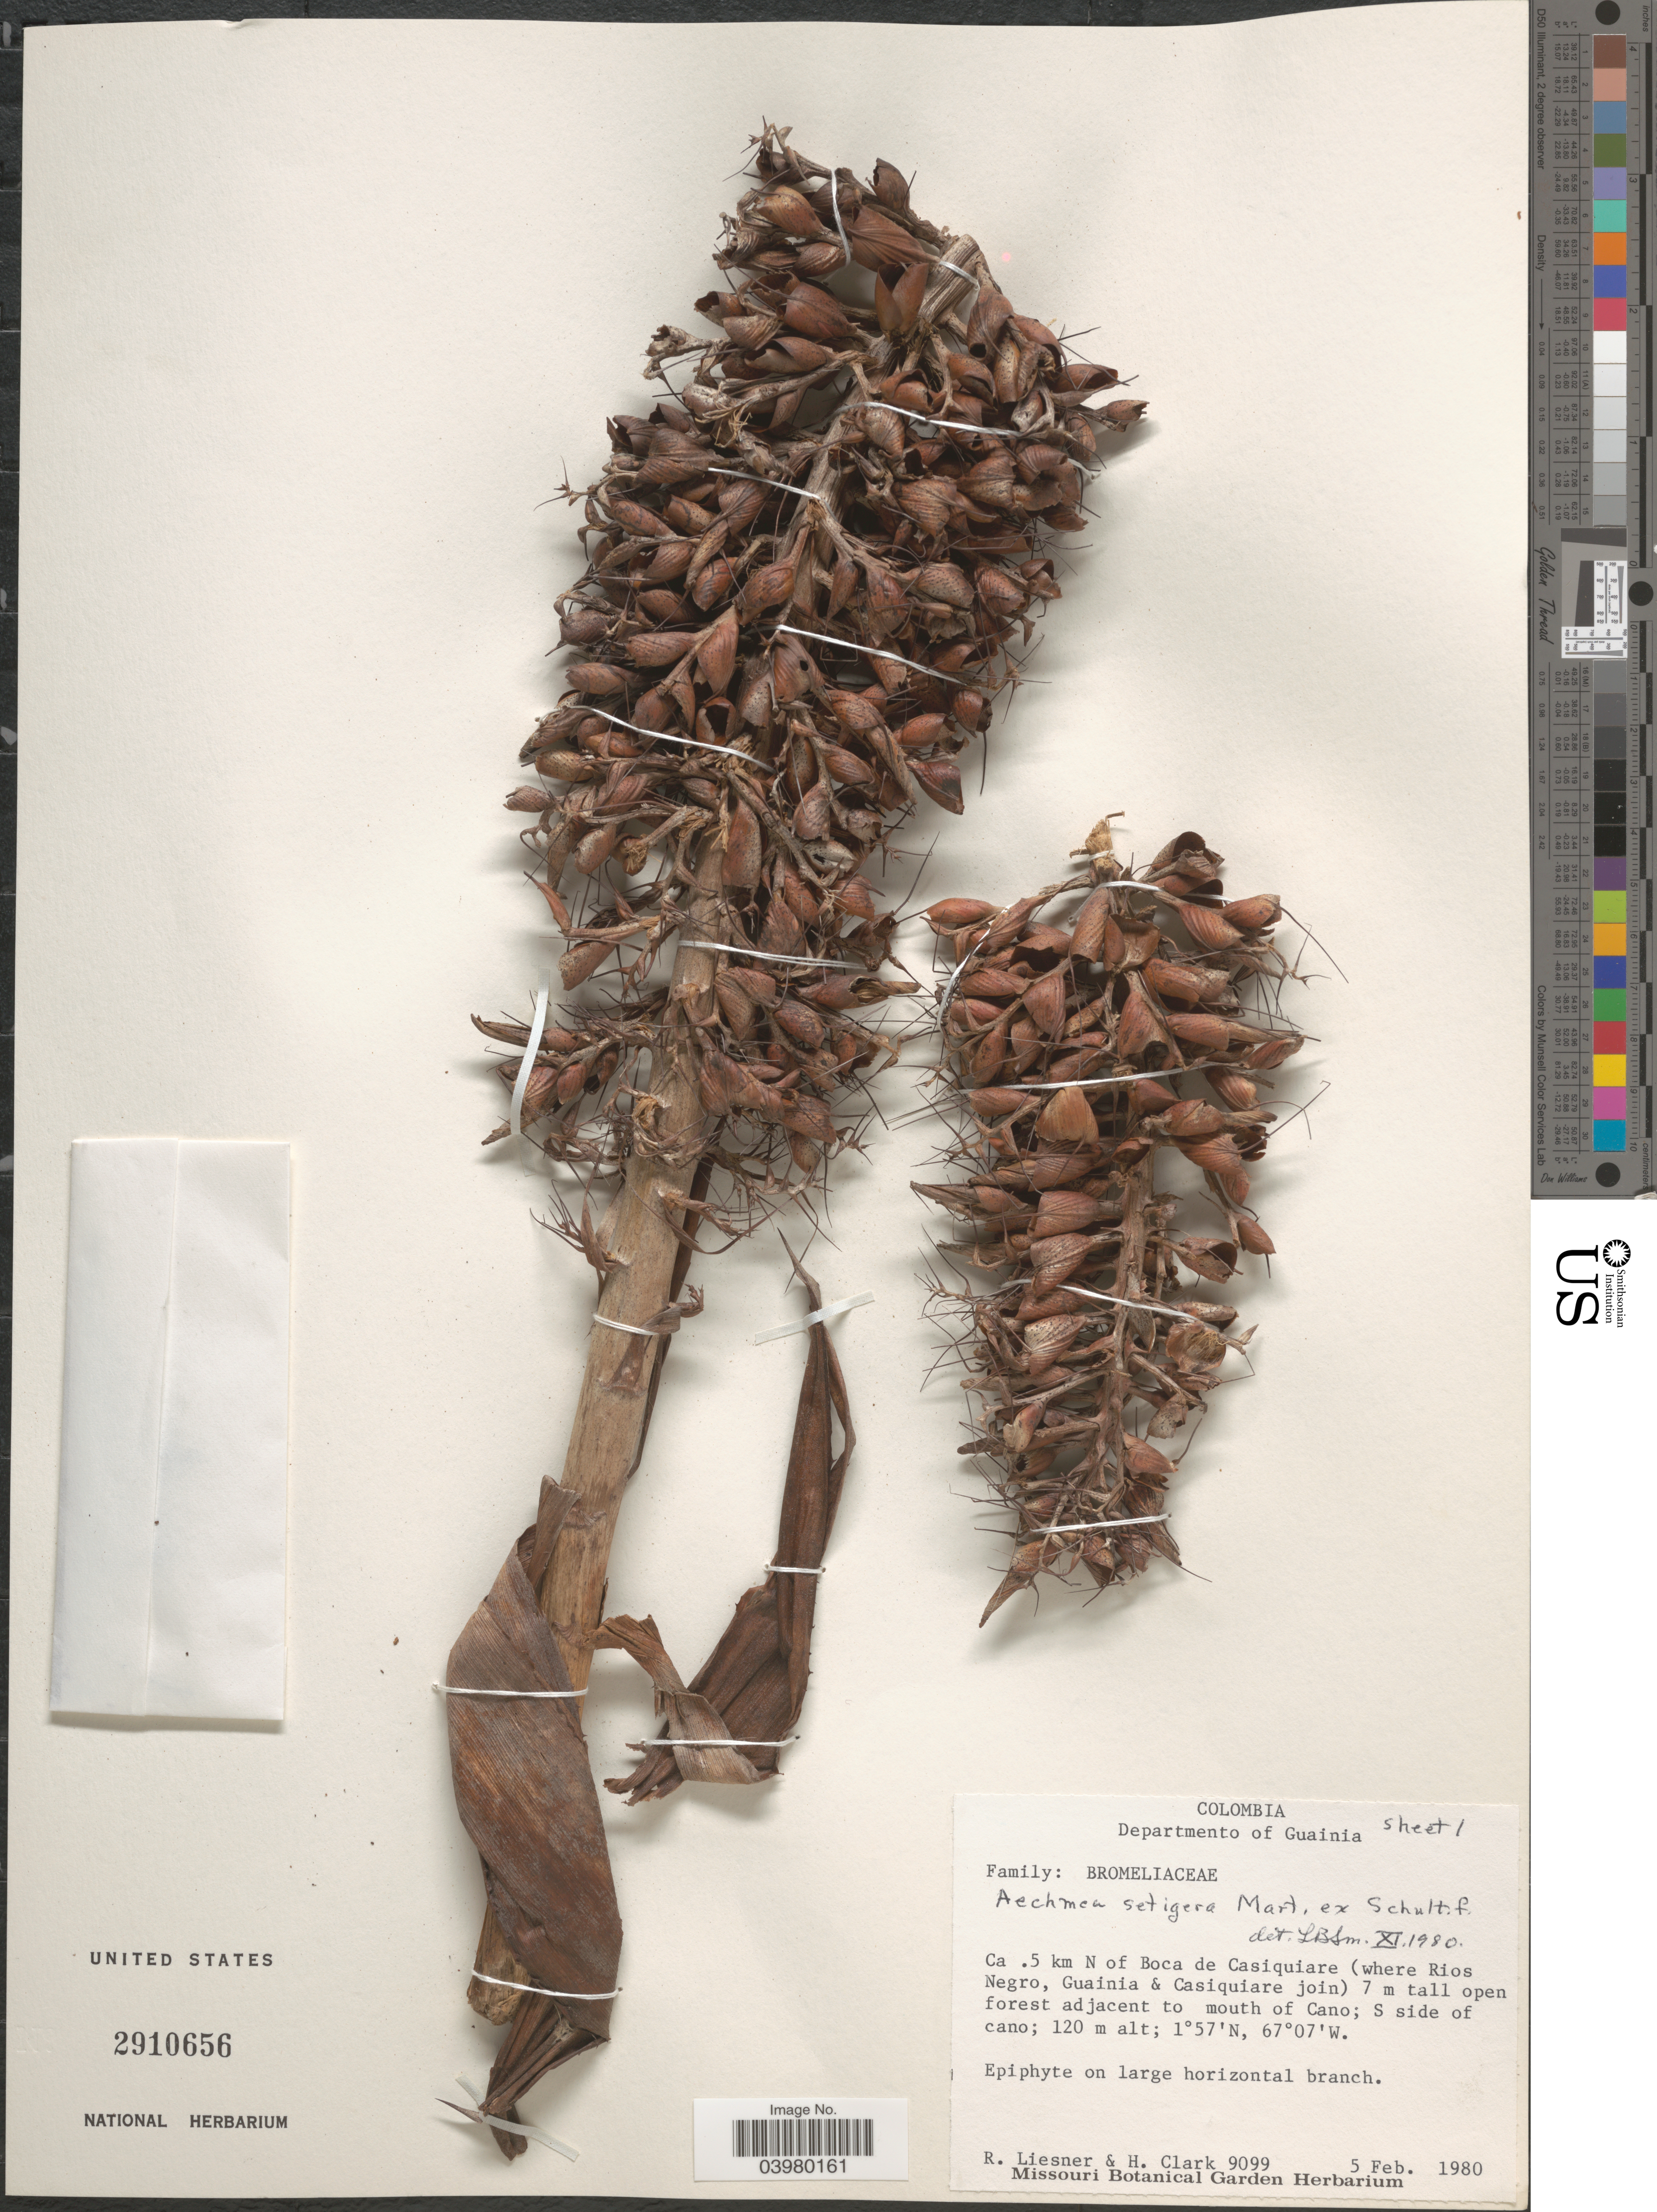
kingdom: Plantae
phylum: Tracheophyta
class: Liliopsida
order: Poales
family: Bromeliaceae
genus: Aechmea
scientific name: Aechmea setigera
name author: Mart. ex Schult. & Schult. f.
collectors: R. L. Liesner & H. Clark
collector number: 9099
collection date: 1980-02-05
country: Colombia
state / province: Guainía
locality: Departmento of Guainia. Ca. 5 km N of Boca de Casiquiare (where Rios Negro, Guainia & Casiquiare join) 7 m tall open forest adjacent to mouth of Cano; S side of cano.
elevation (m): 120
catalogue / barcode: US 2910656